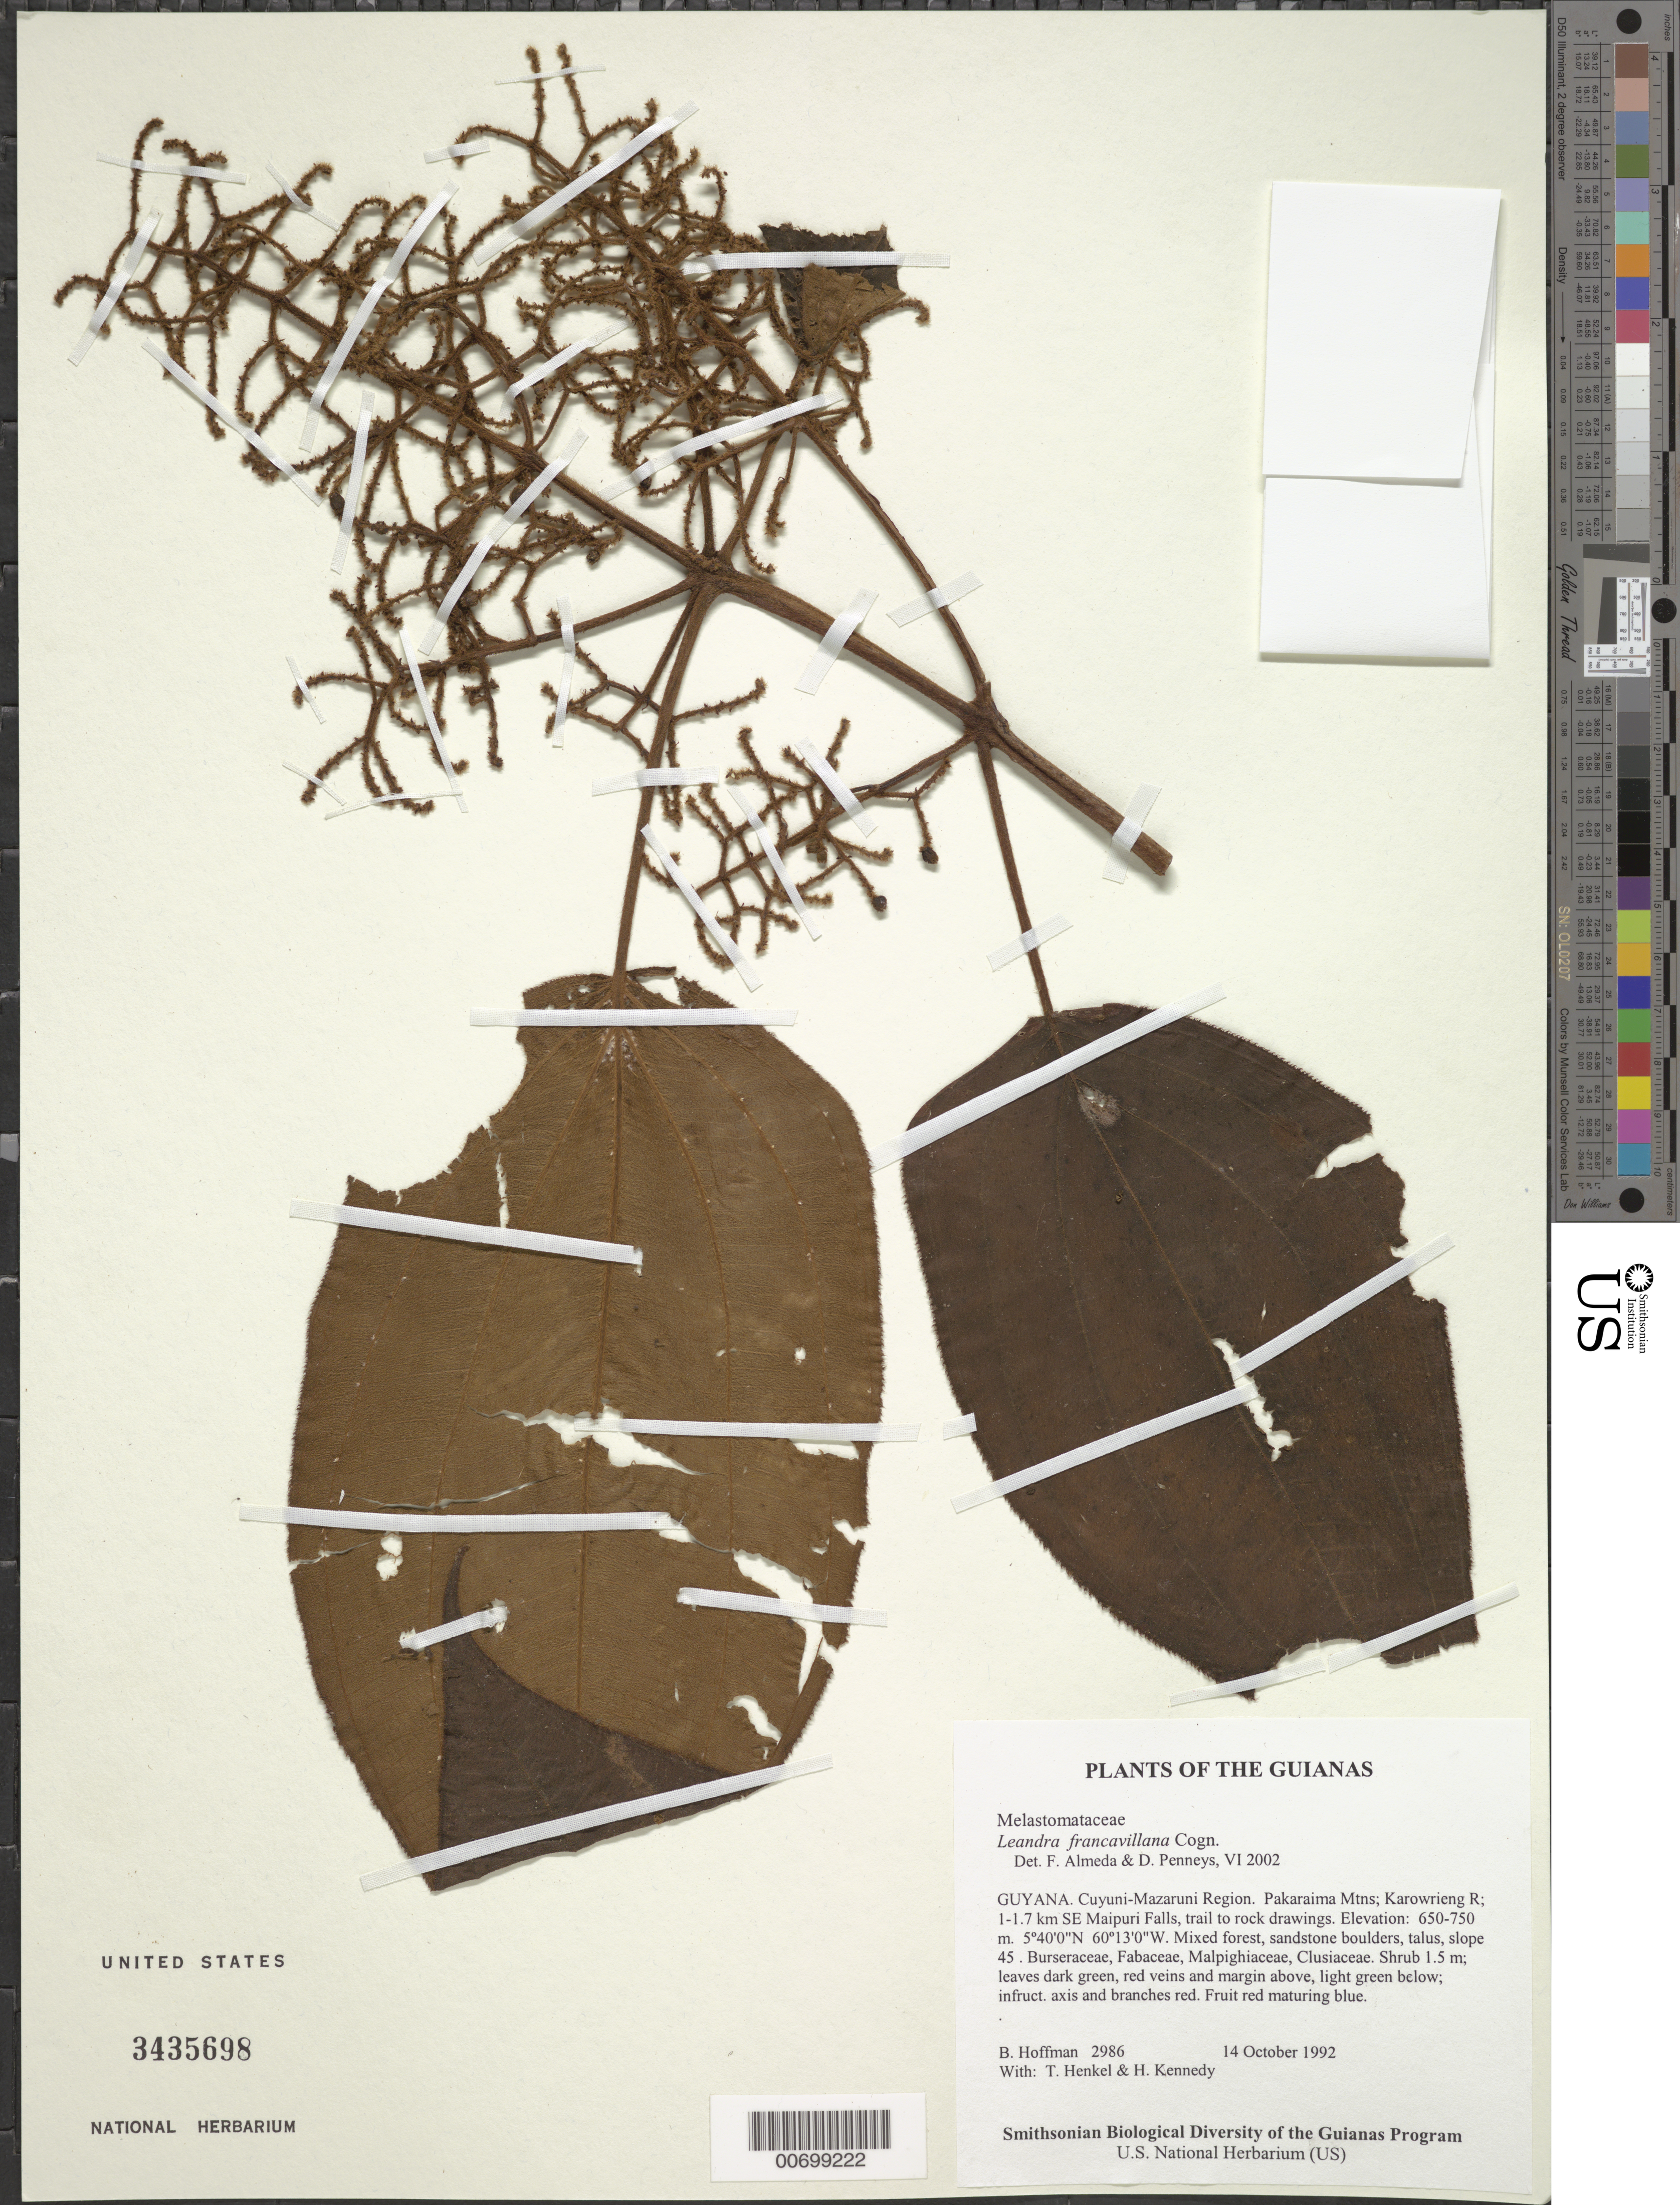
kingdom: Plantae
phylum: Tracheophyta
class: Magnoliopsida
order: Myrtales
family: Melastomataceae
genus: Leandra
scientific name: Leandra francavillana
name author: Cogn.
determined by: Almeda, F.; Penneys, D. S.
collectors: B. Hoffman, T. Henkel & H. Kennedy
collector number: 2986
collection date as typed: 14 October 1992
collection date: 1992-10-14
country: Guyana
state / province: Cuyuni-Mazaruni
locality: Pakaraima Mountains; Karowrieng River; 1-1.7 km SE of Maipuri Falls, trail to rock drawings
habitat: Mixed forest, sandstone boulders, talus, slope 45°. Burseraceae, Fabaceae, Malpighiaceae, Clusiaceae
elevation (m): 650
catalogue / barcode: US 3435698